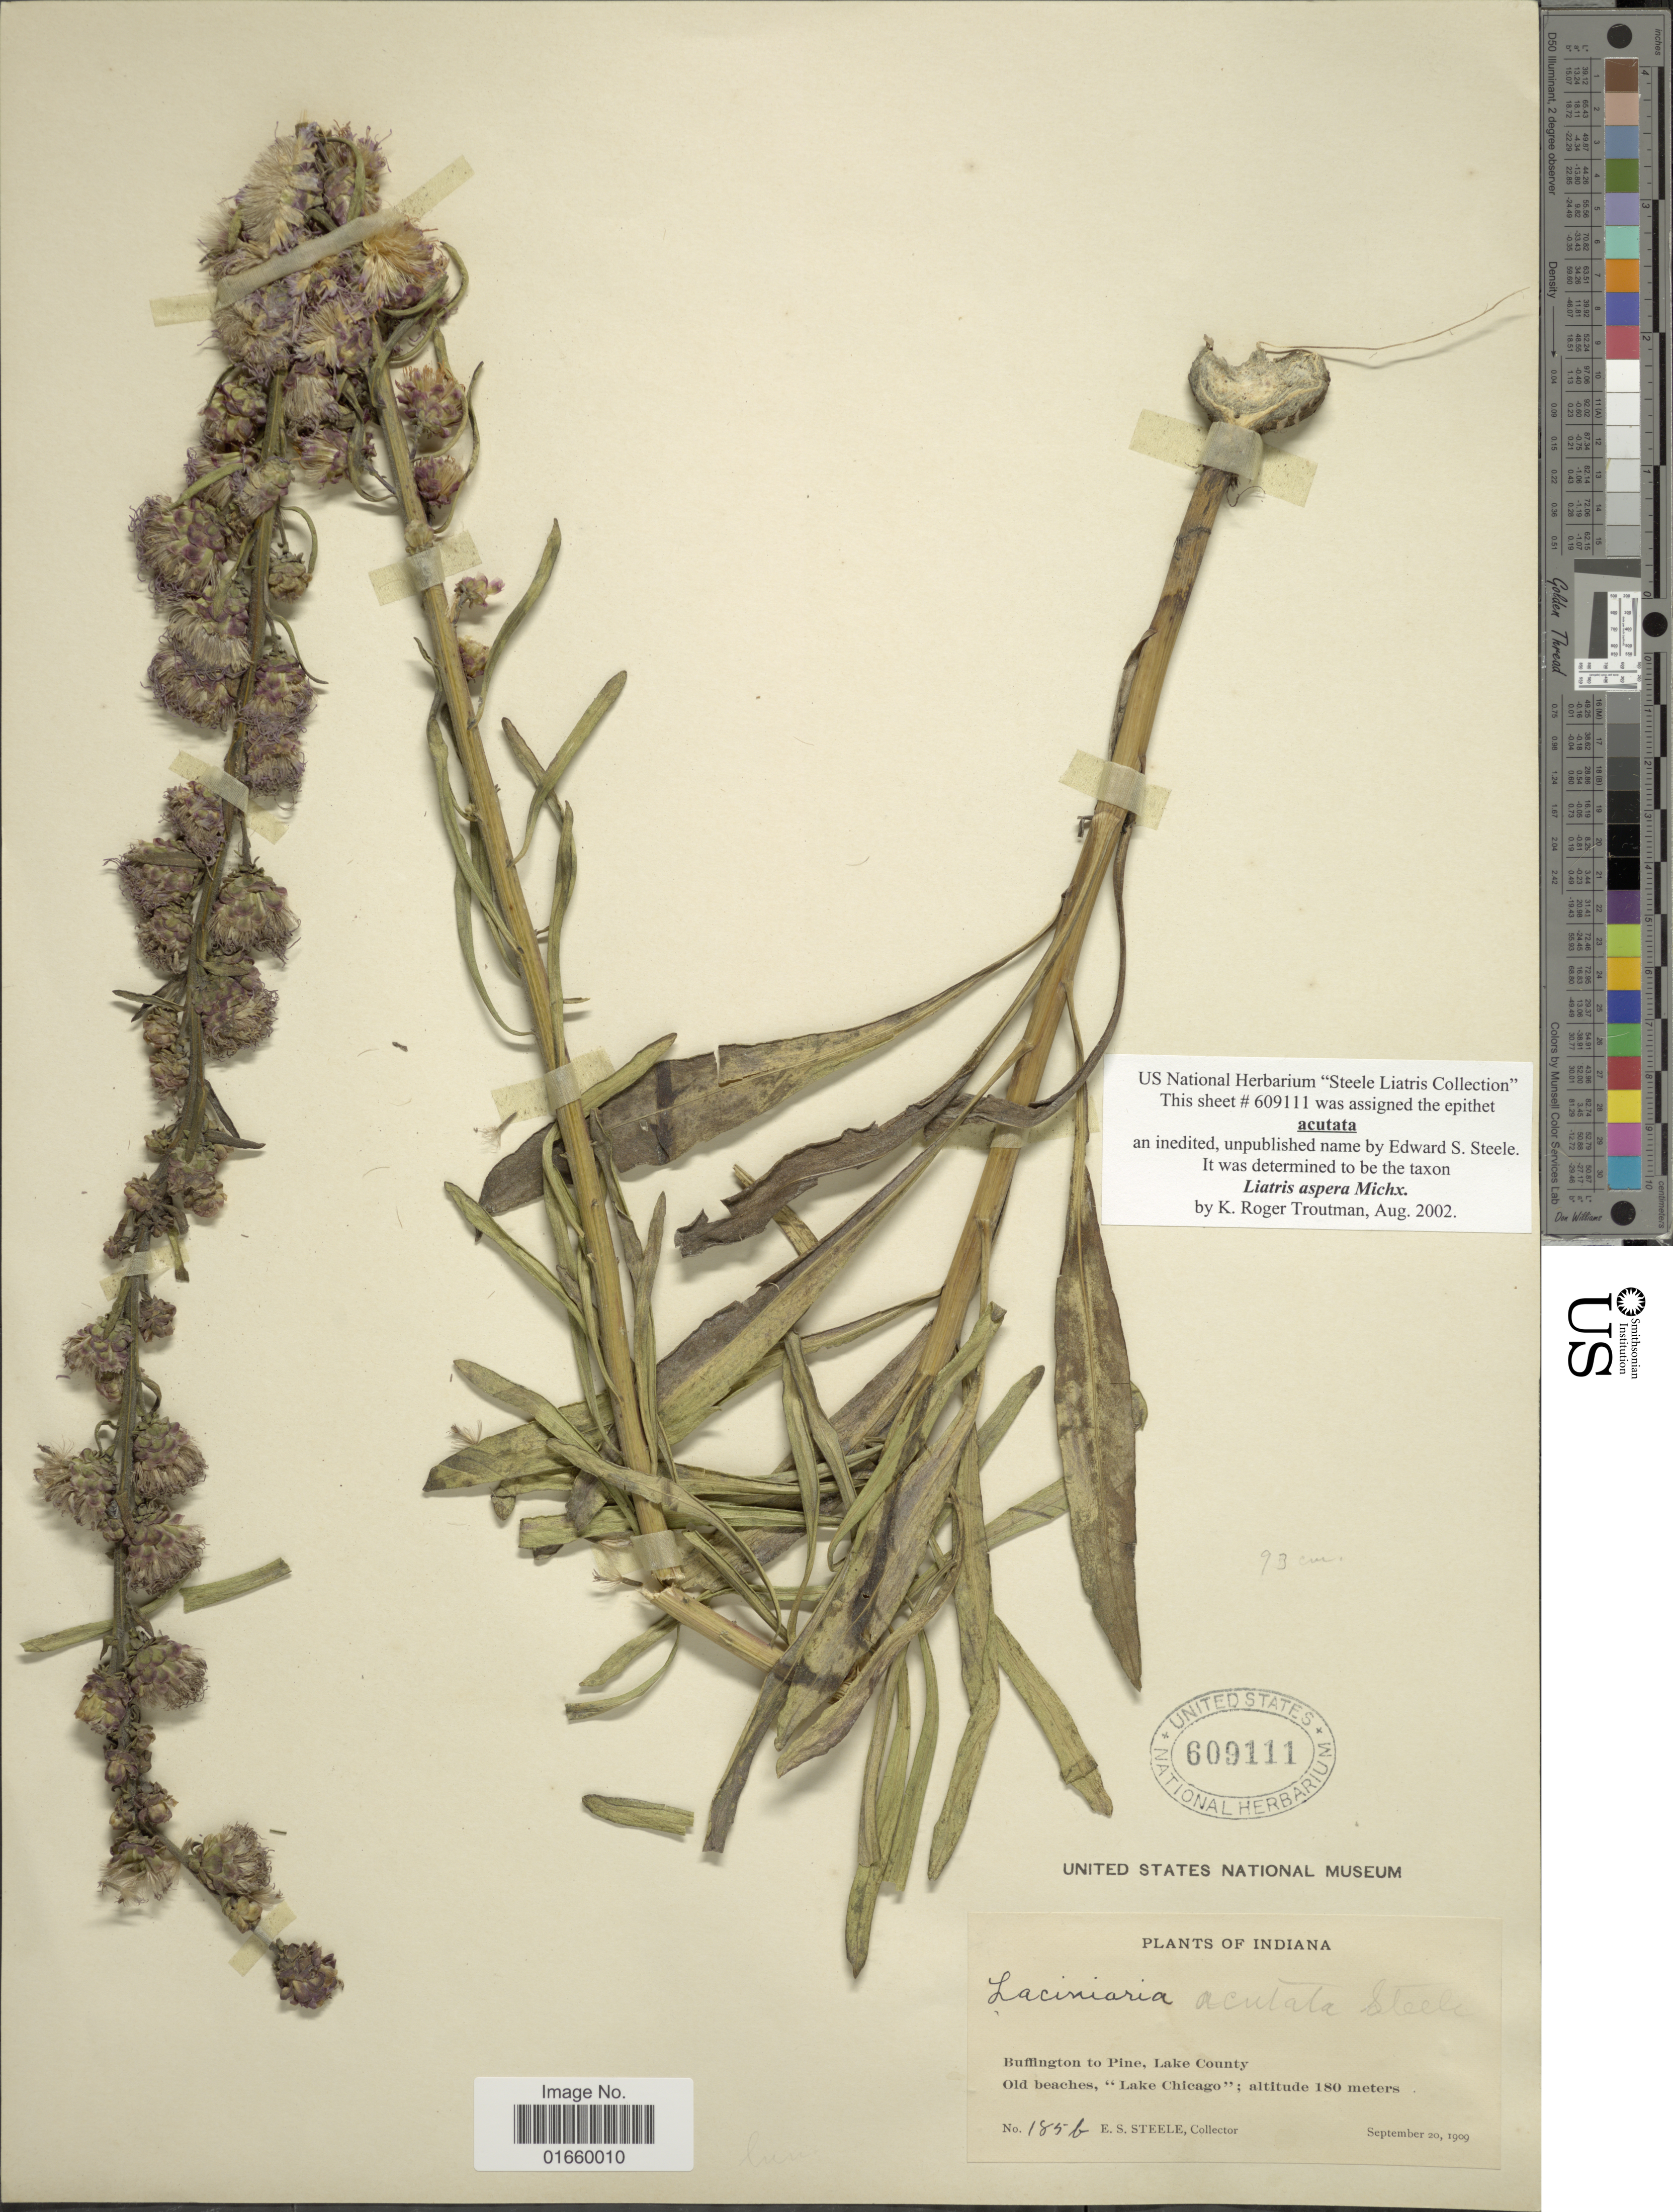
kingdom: Plantae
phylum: Tracheophyta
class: Magnoliopsida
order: Asterales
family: Asteraceae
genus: Liatris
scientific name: Liatris aspera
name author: Michx.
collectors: E. Steele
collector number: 185b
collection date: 1909-09-20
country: United States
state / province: Indiana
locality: Buffington to Pine, Lake County, Old Beaches, "Lake Chicago"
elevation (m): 180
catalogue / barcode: US 609111